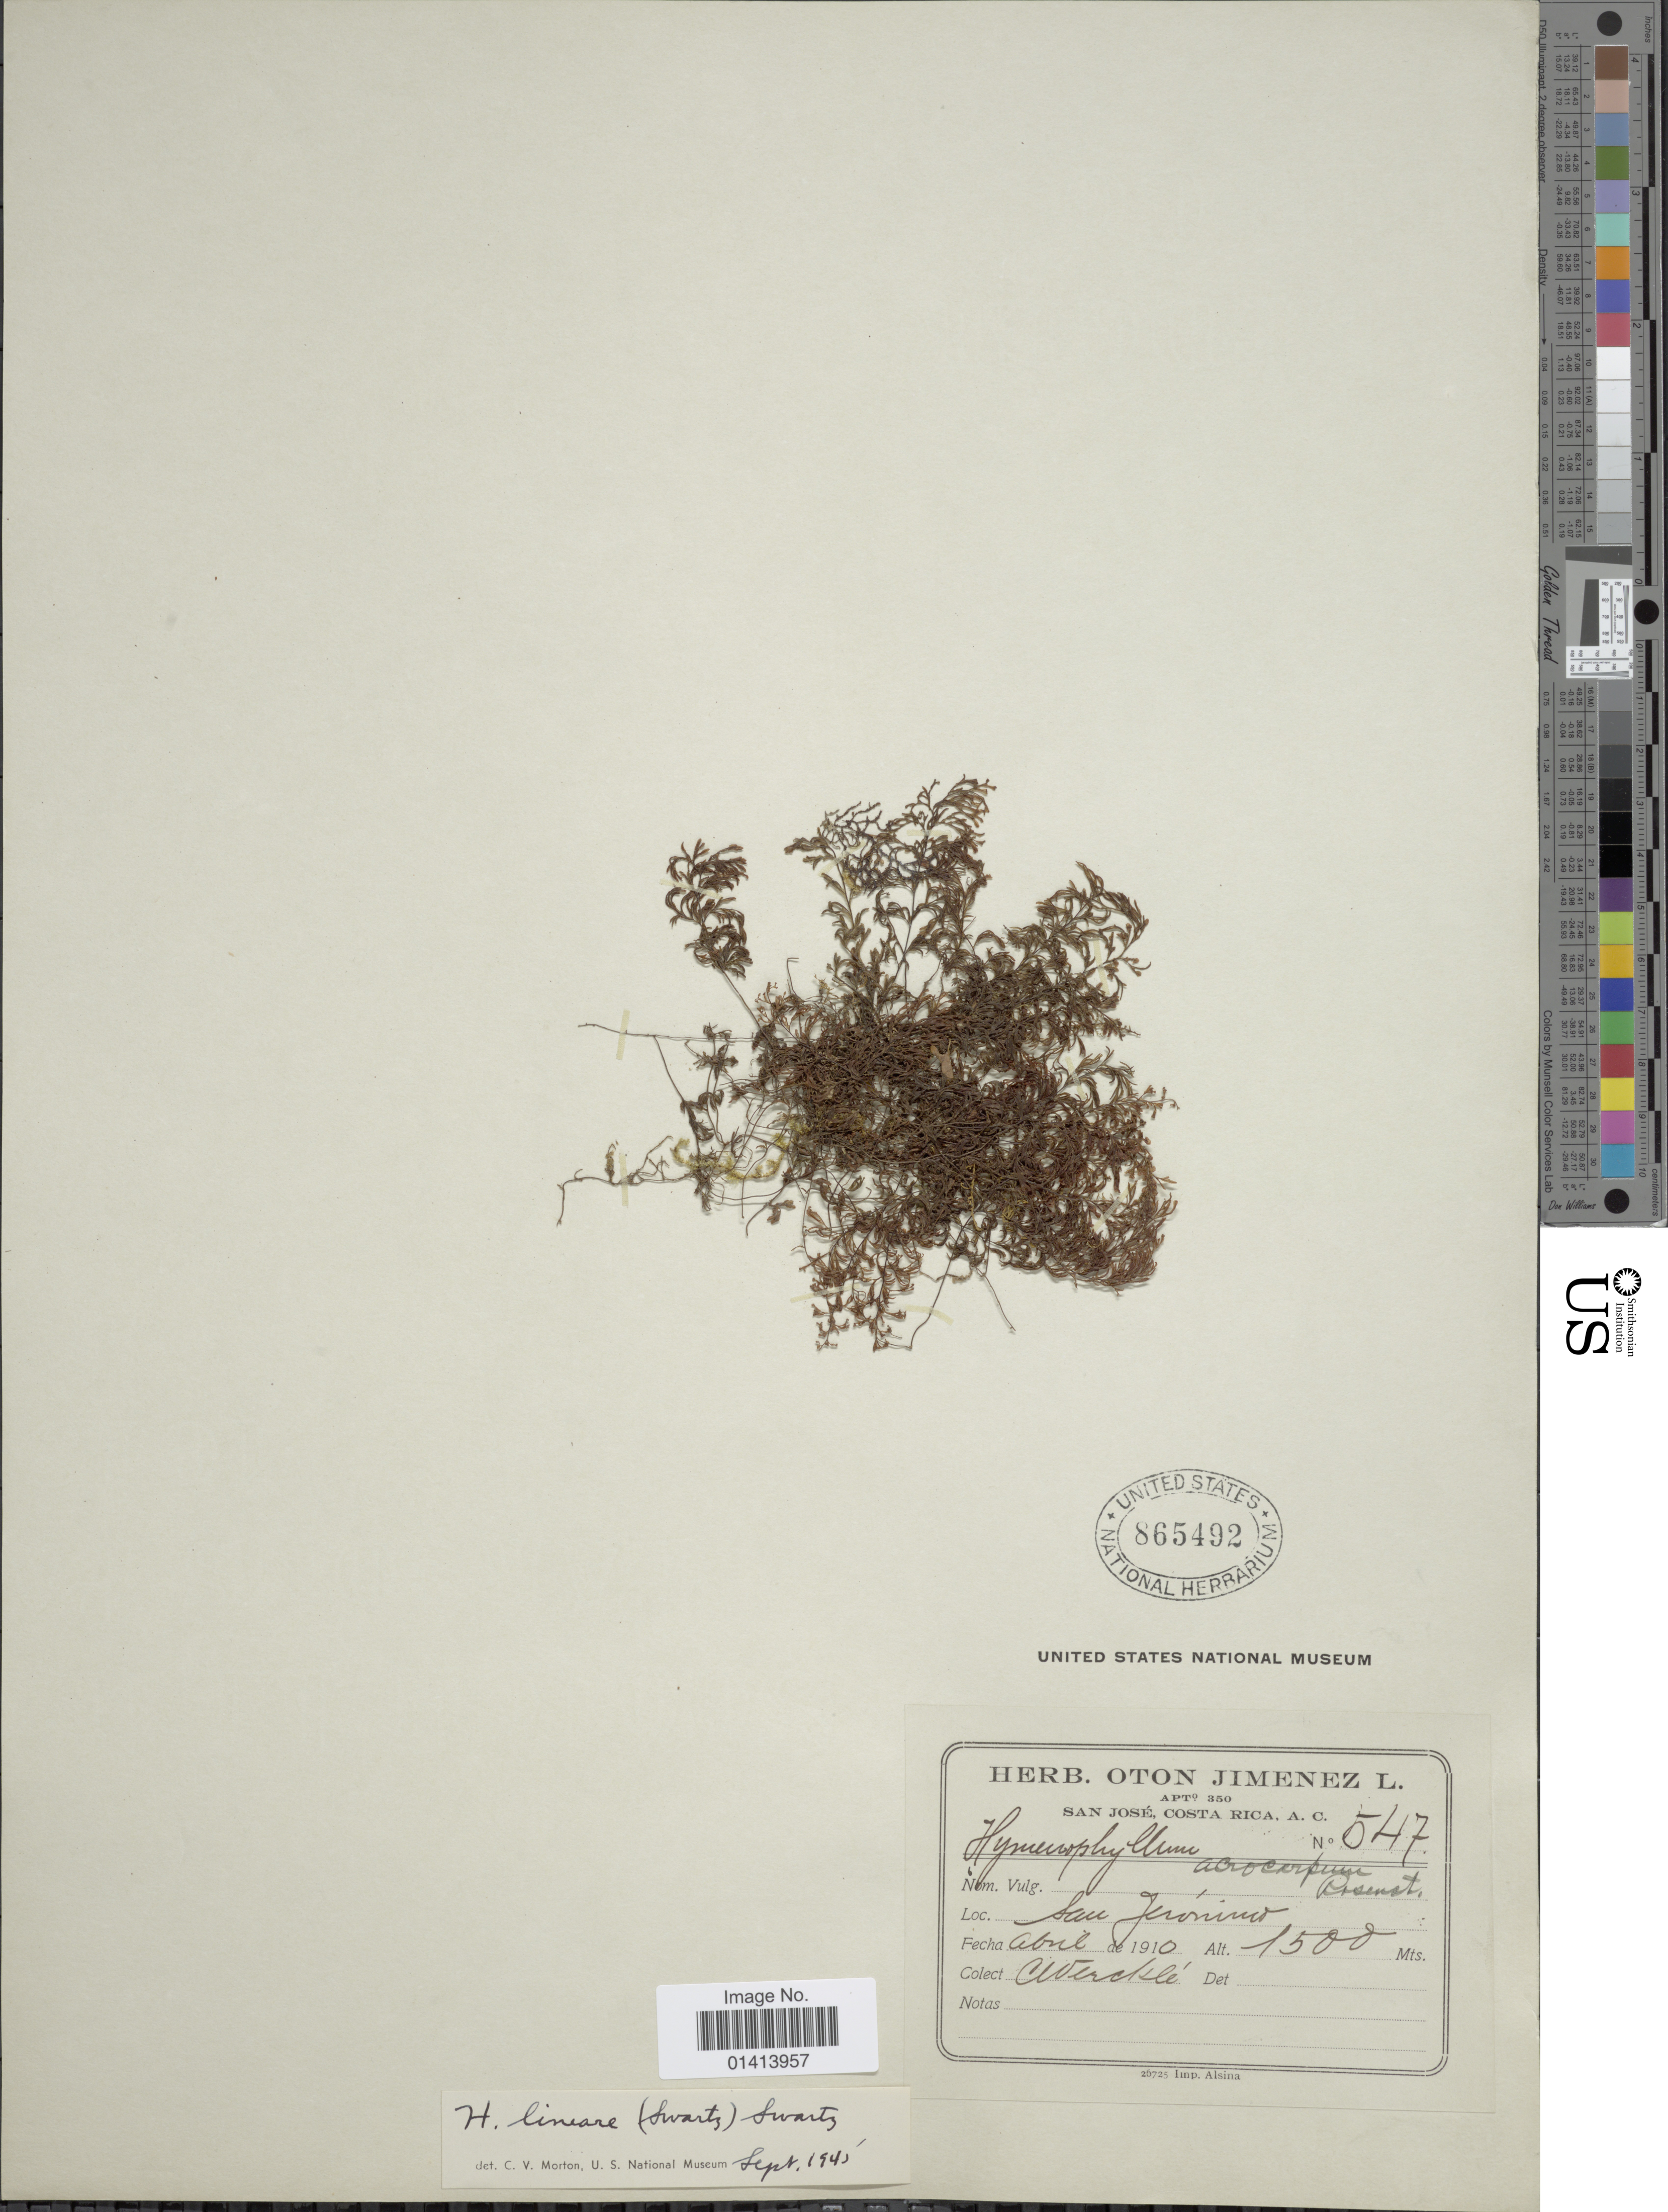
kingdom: Plantae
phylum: Tracheophyta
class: Polypodiopsida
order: Hymenophyllales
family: Hymenophyllaceae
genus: Hymenophyllum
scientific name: Hymenophyllum lineare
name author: (Sw.) Sw.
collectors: C. Wercklé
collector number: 547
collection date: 1910-04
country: Costa Rica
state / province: San José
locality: San Jeronimo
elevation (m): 1500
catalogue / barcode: US 865492